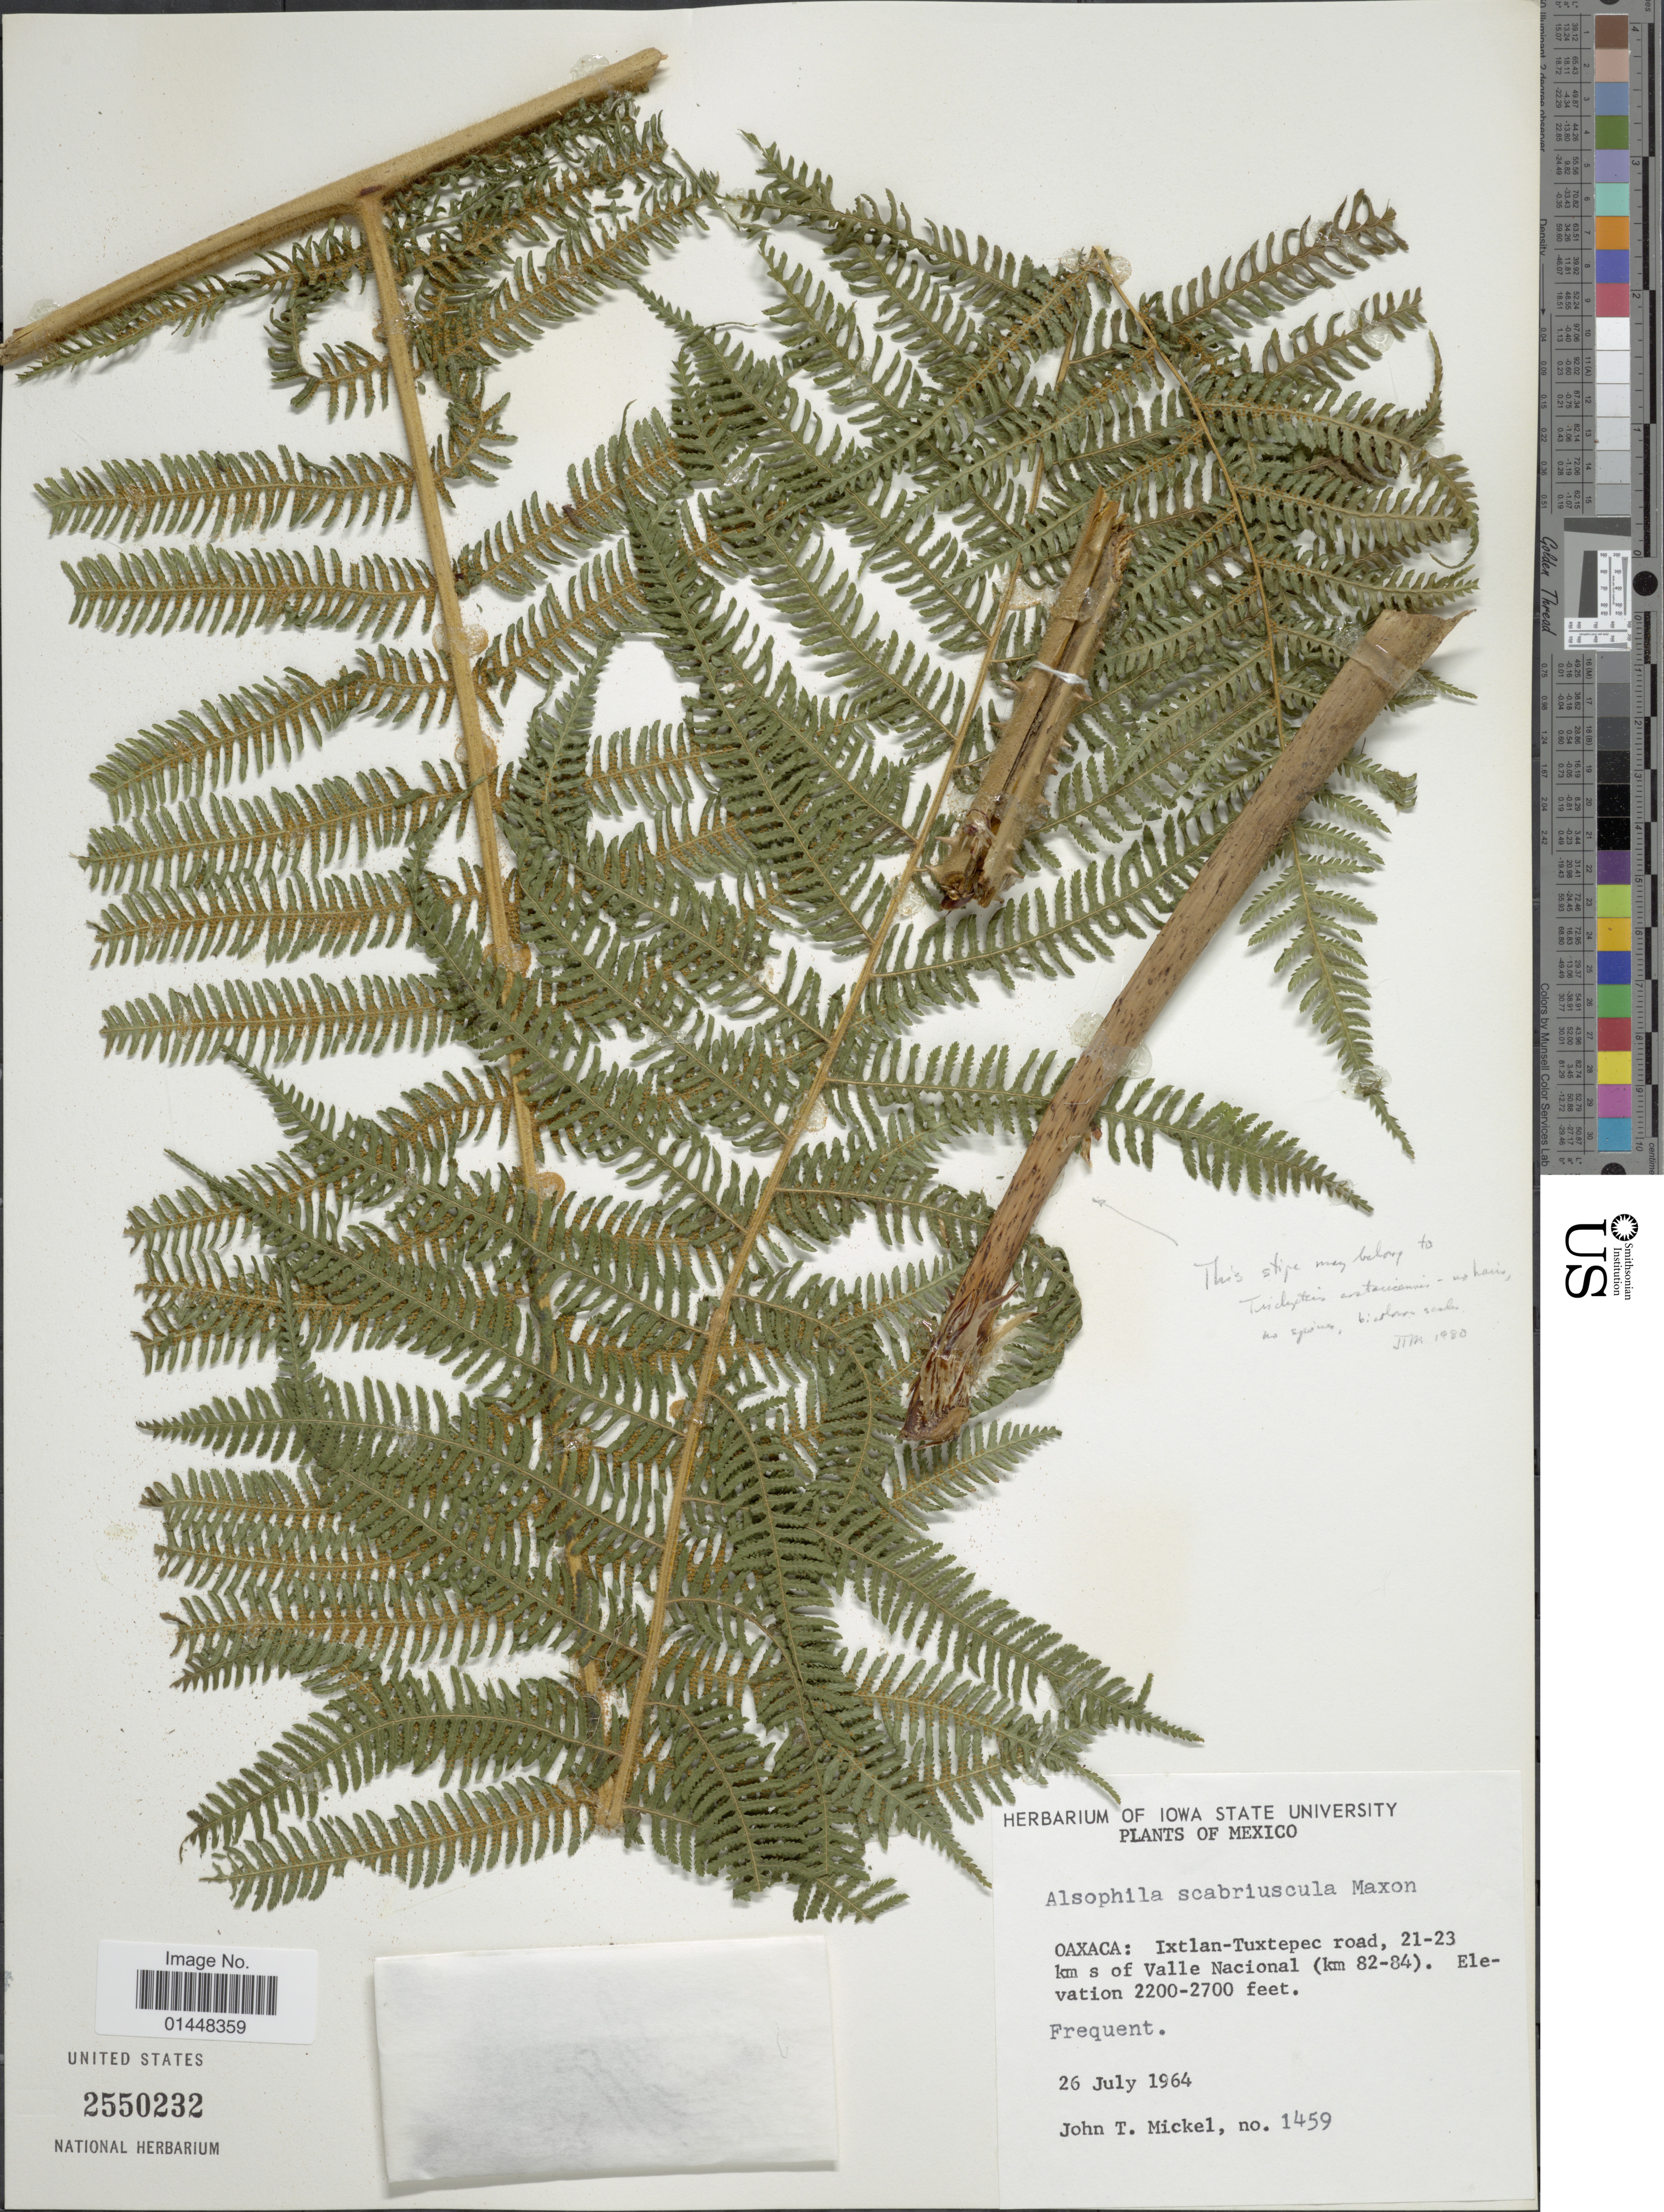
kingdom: Plantae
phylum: Tracheophyta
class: Polypodiopsida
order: Cyatheales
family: Cyatheaceae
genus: Cyathea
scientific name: Cyathea bicrenata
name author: Liebm.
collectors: J. T. Mickel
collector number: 1459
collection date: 1964-07-26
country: Mexico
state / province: Oaxaca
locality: Mexico, Oaxaca: Ixtlan-Tuxtepec road, 21-23 km s of Valle Nacional(km 82-84).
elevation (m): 671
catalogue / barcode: US 2550232